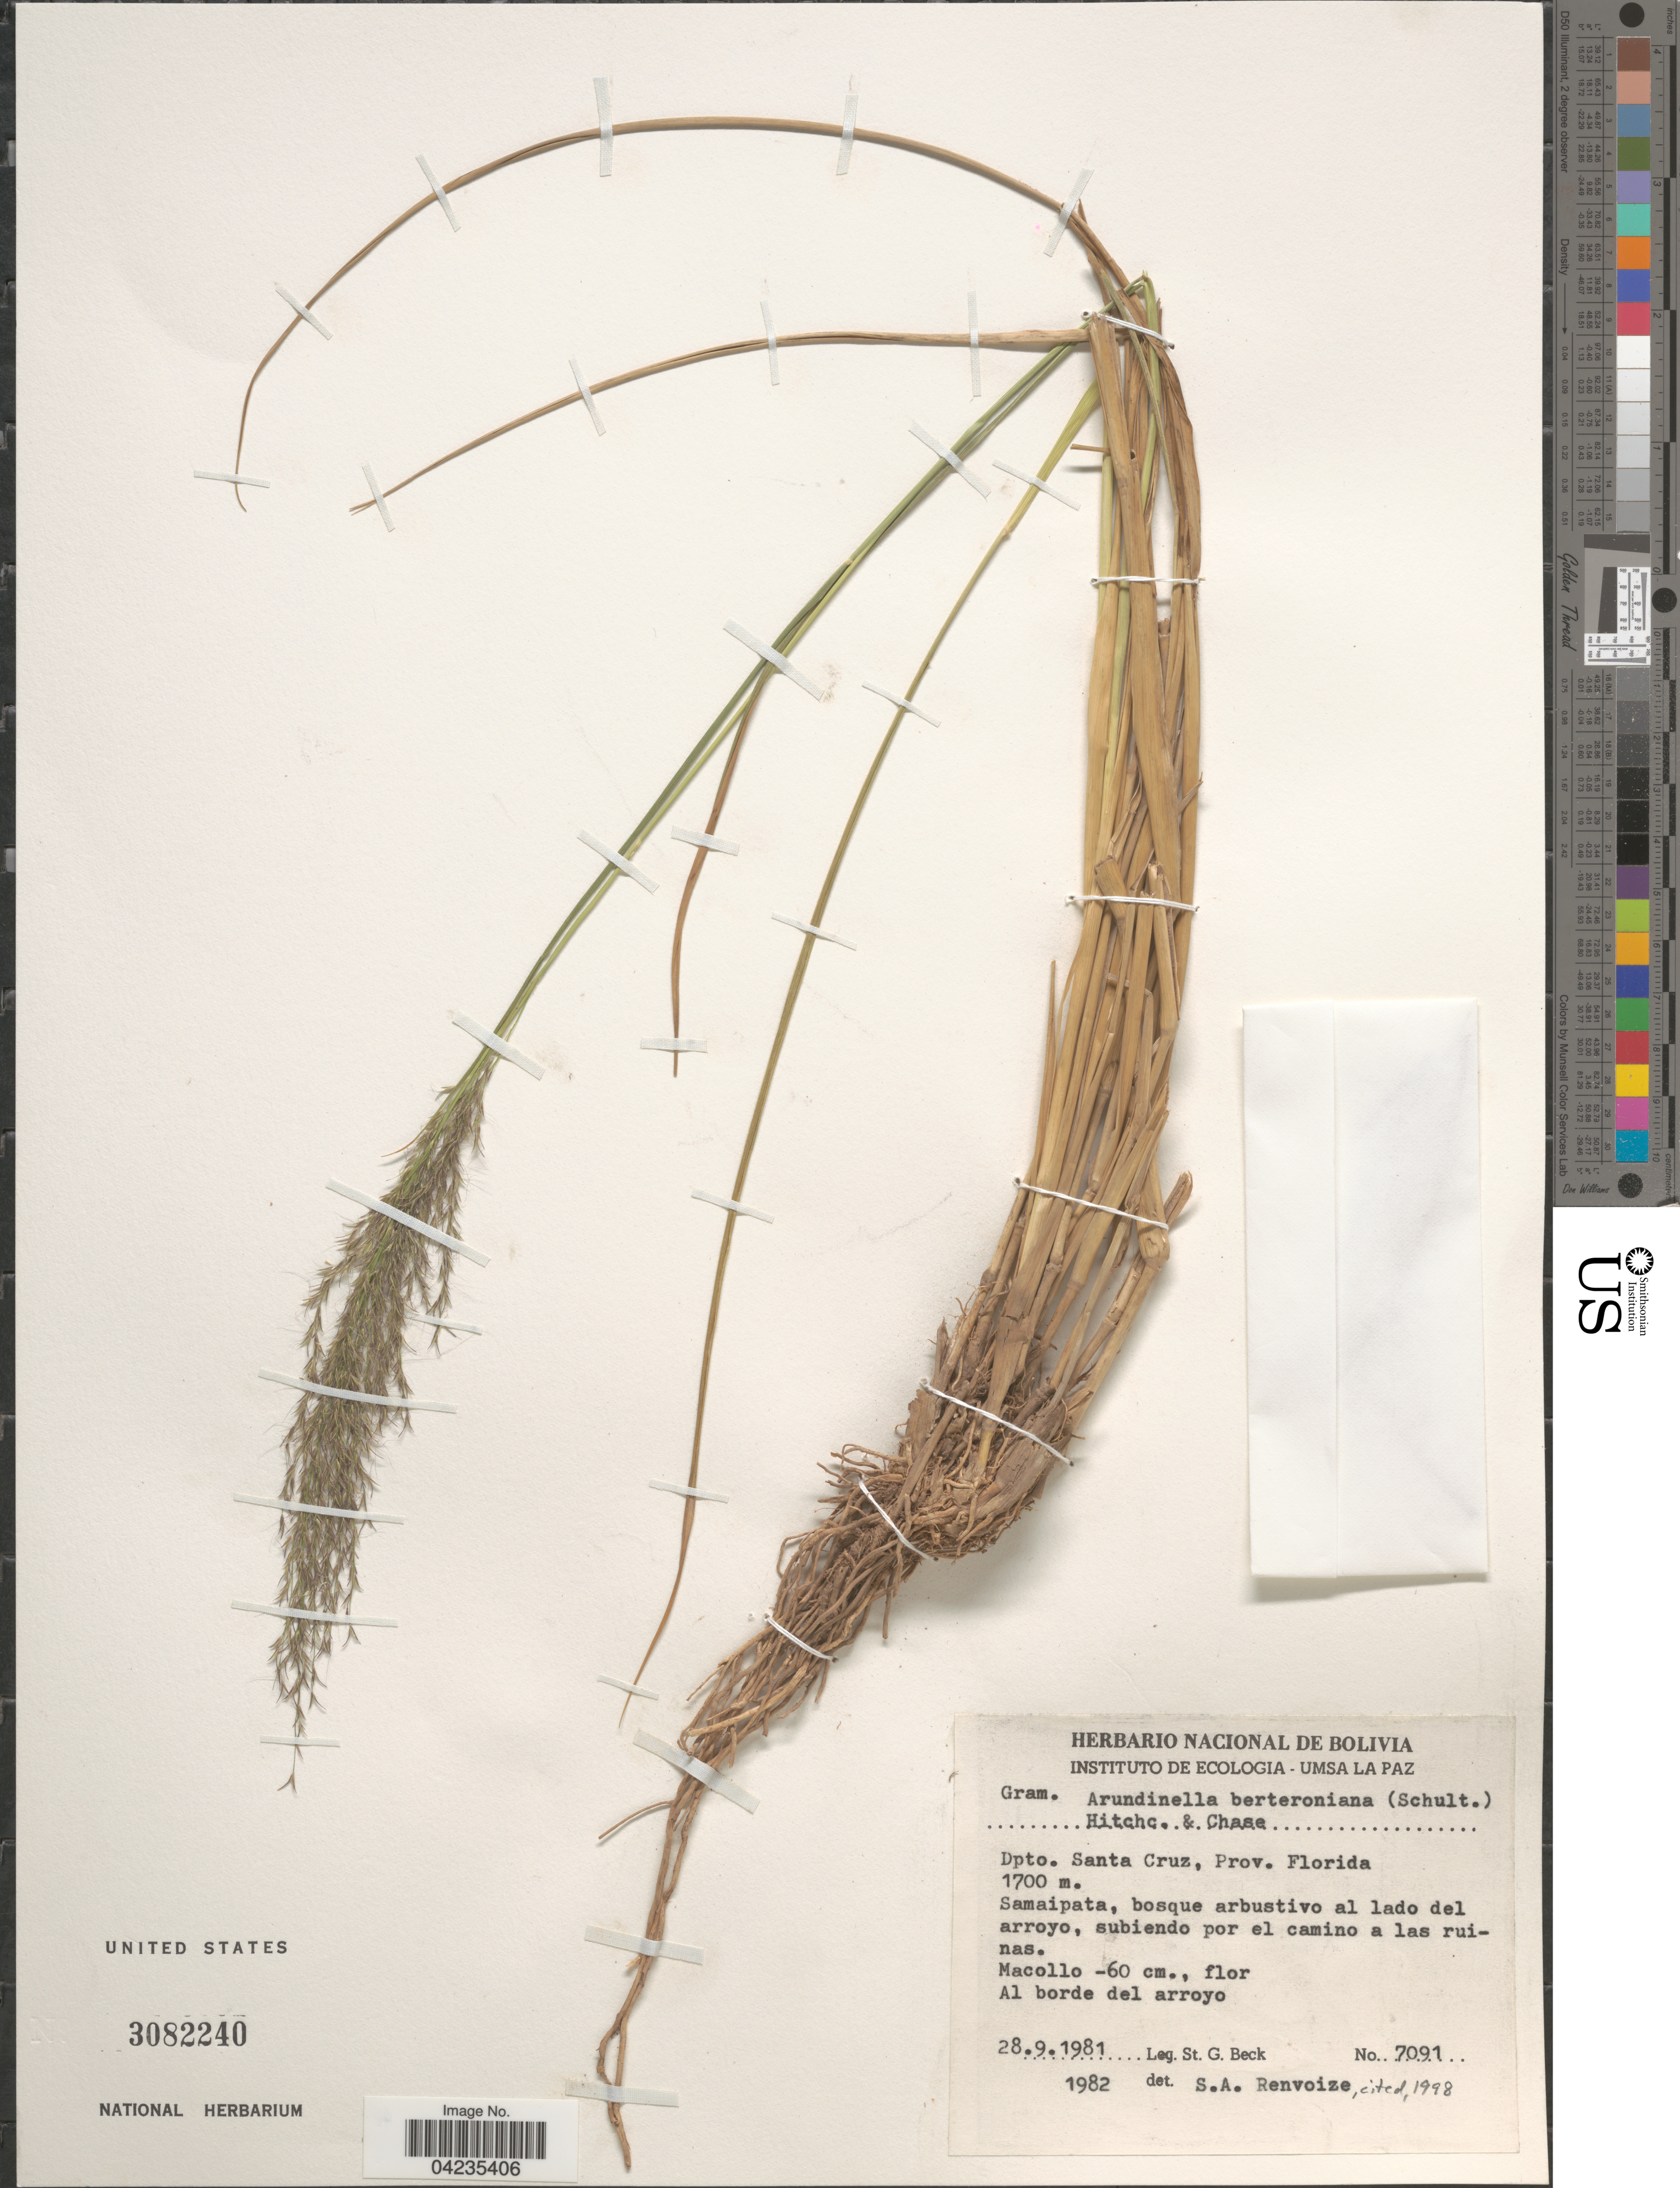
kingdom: Plantae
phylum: Tracheophyta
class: Liliopsida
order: Poales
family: Poaceae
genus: Arundinella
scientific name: Arundinella berteroniana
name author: (Schult.) Hitchc. & Chase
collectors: S. G. Beck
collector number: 7091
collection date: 1981-09-28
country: Bolivia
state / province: Santa Cruz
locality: Dpto. Santa Cruz, Prov. Florida. Samaipata.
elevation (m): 1700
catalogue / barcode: US 3082240